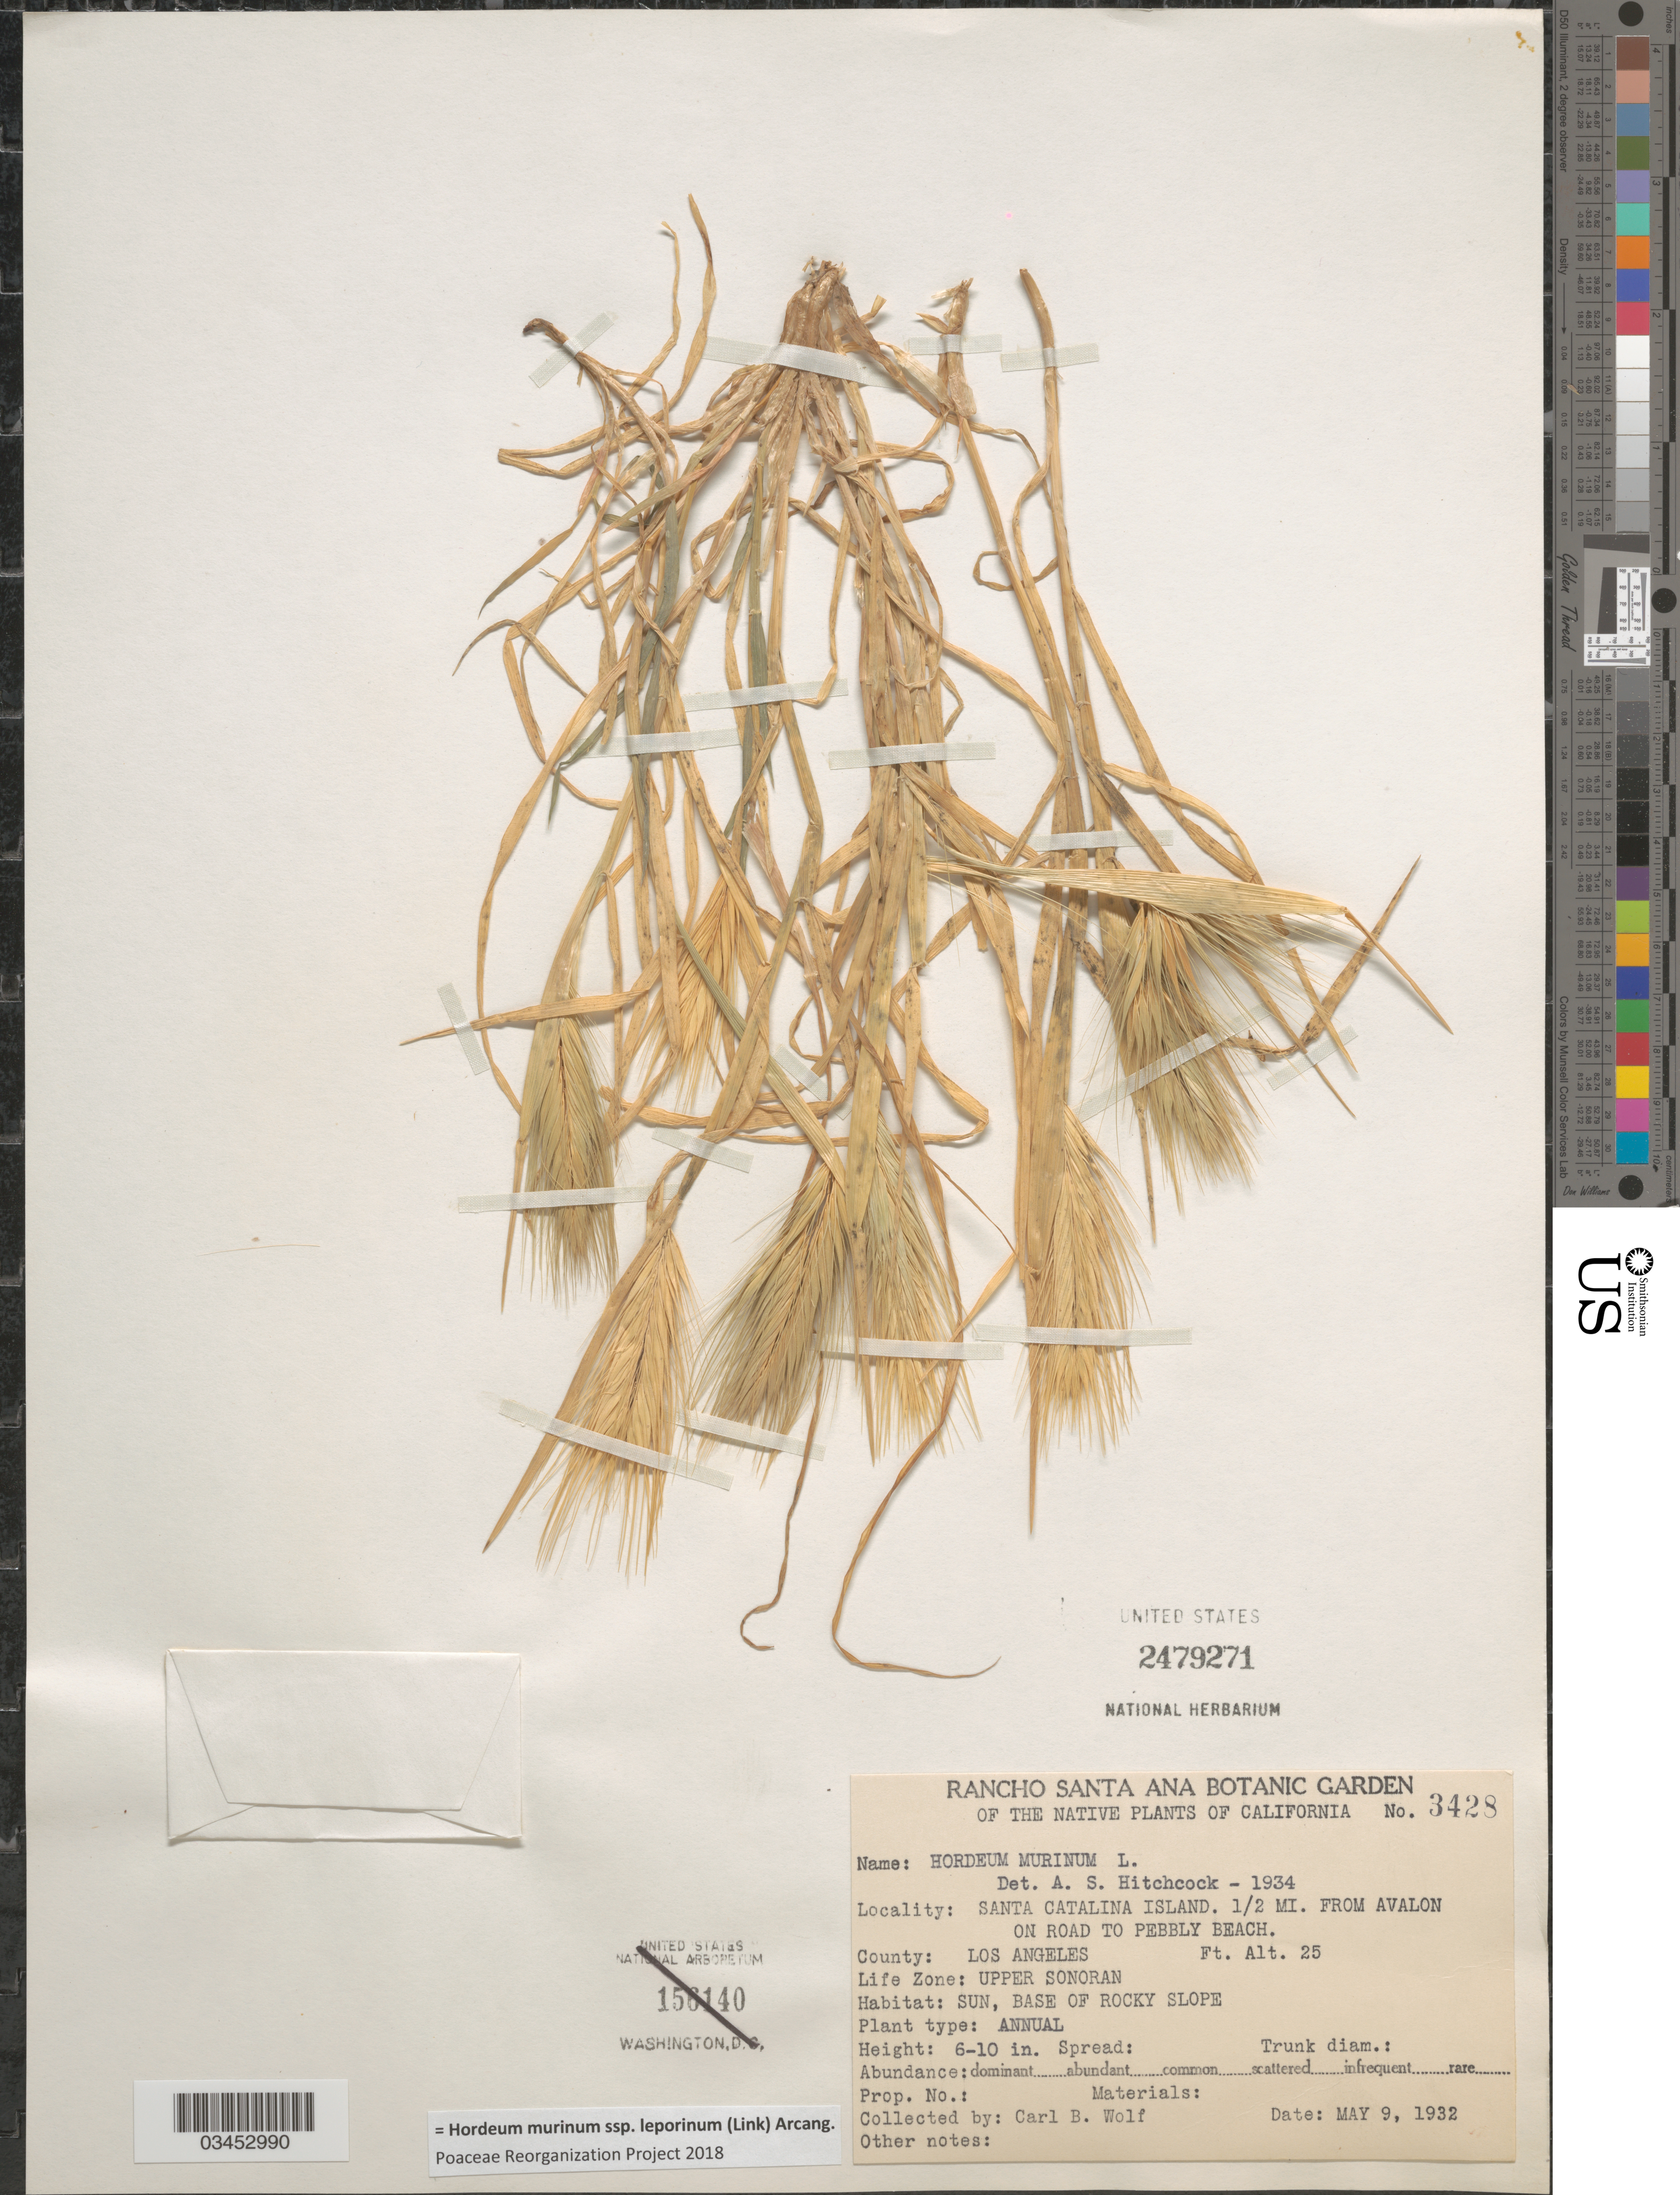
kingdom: Plantae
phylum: Tracheophyta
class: Liliopsida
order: Poales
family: Poaceae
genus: Hordeum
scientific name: Hordeum murinum subsp. leporinum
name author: (Link) Arcang.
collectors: C. B. Wolf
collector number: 3428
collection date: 1932-05-09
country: United States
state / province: California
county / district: Los Angeles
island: Santa Catalina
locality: Santa Catalina Island. 1/2 Mi. From Avalon On Road To Pebbly Beach. County: Los Angeles. Life Zone: Upper Sonoran.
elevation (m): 8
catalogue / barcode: US 2479271